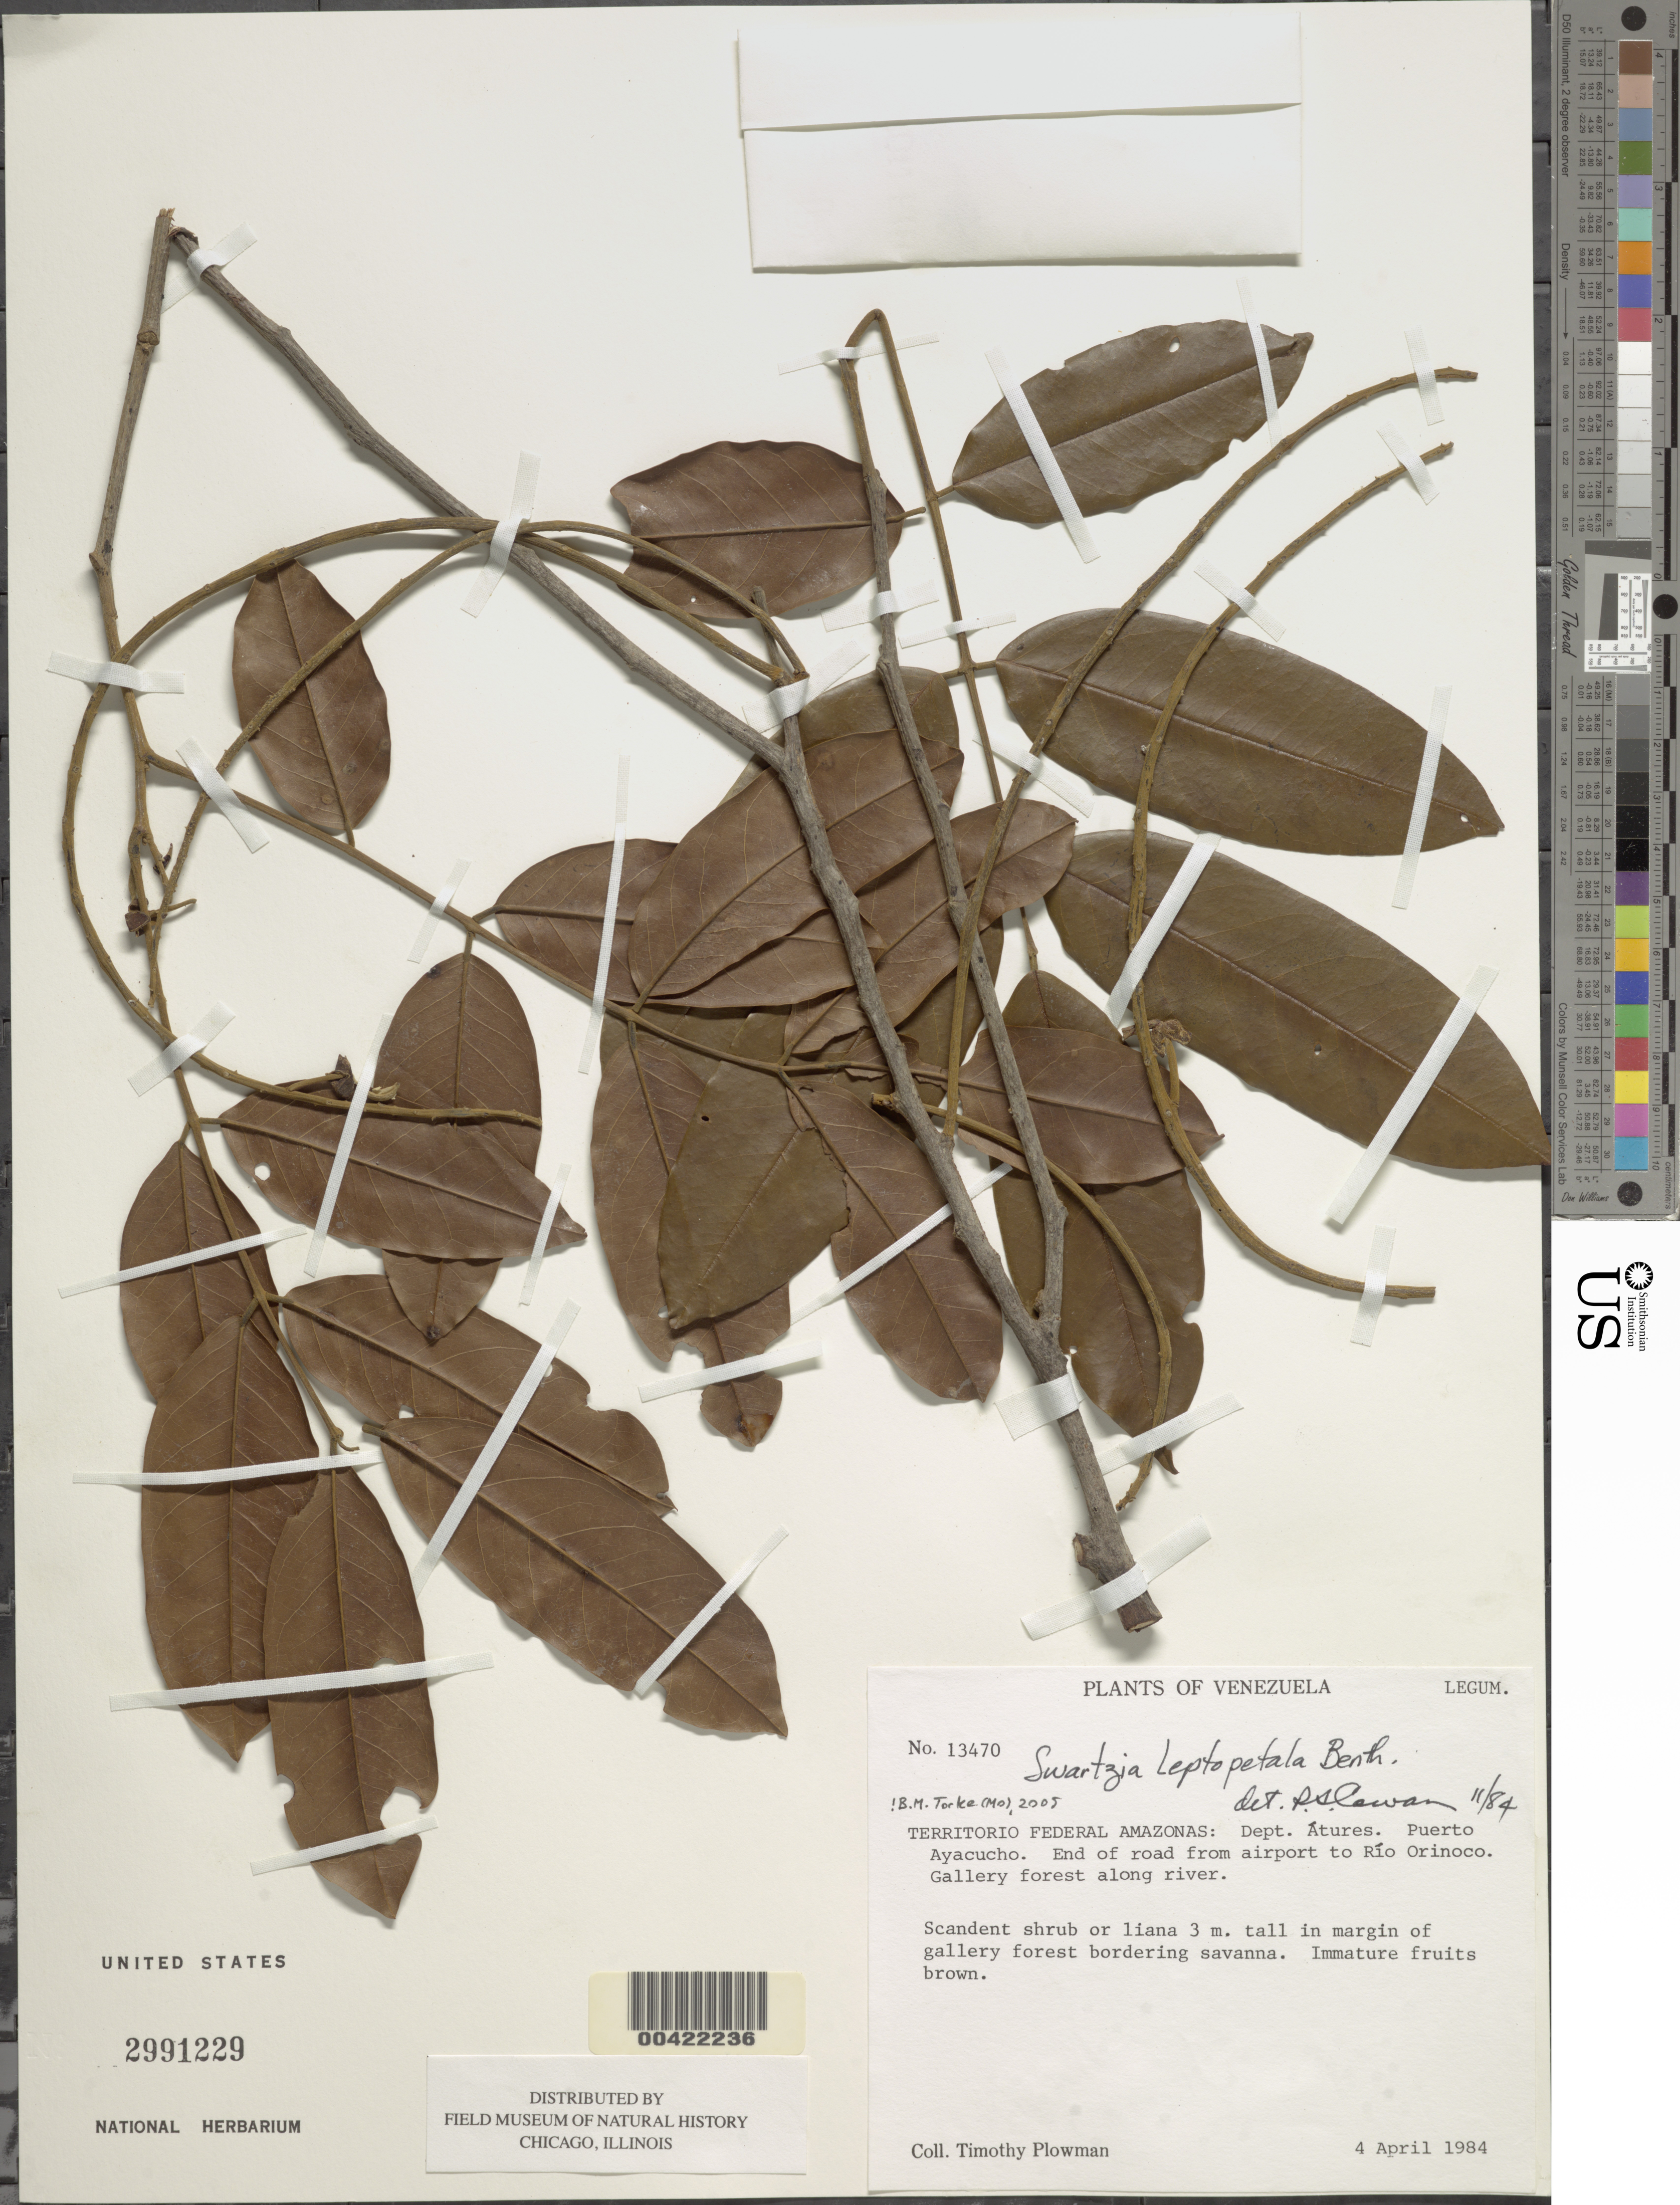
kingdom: Plantae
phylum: Tracheophyta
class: Magnoliopsida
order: Fabales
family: Fabaceae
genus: Swartzia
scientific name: Swartzia leptopetala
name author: Benth.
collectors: T. Plowman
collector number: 13470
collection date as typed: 04 Apr 1984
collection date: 1984-04-04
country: Venezuela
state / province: Amazonas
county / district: Atures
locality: Puerto ayacucho; end of road from airport to rio orinoco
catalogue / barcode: US 2991229